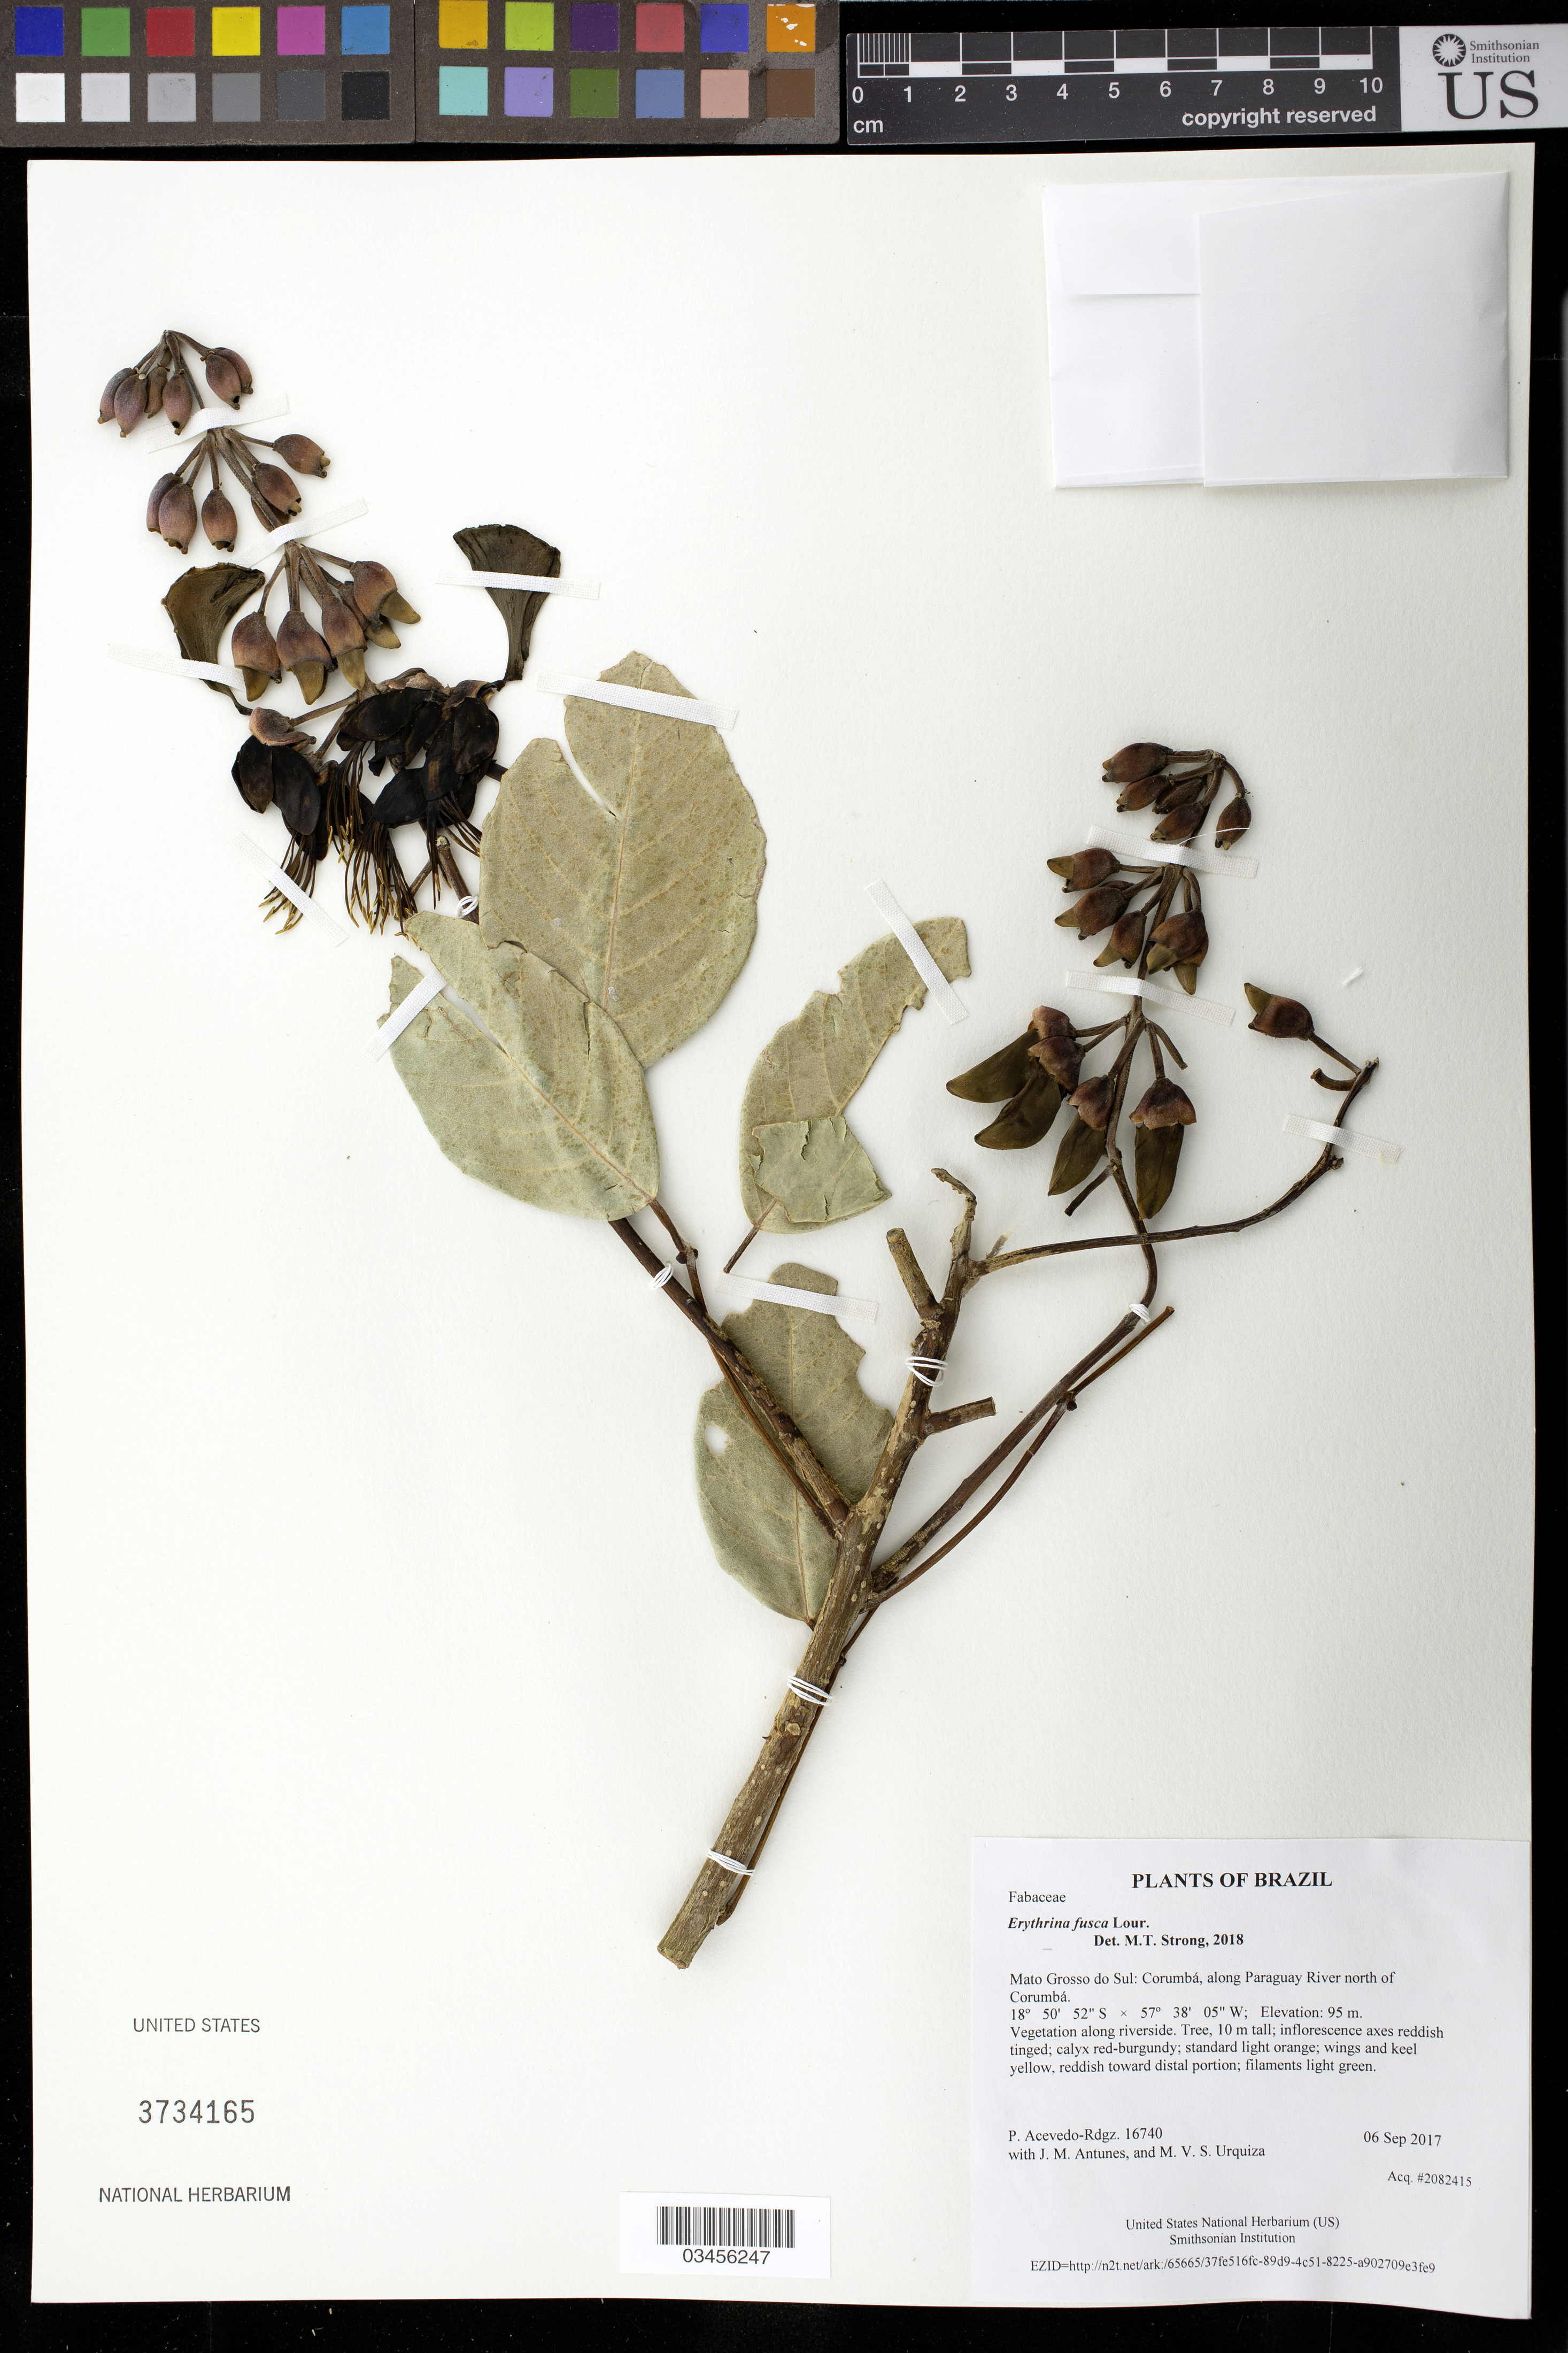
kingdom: Plantae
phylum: Tracheophyta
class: Magnoliopsida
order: Fabales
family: Fabaceae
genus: Erythrina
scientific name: Erythrina fusca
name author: Lour.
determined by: Strong, Mark T., (BOT), Smithsonian Institution - National Museum of Natural History (UNITED STATES)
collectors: P. Acevedo-Rodr., J. M. Antunes & M. V. S. Urquiza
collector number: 16740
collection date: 2017-09-06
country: Brazil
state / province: Mato Grosso do Sul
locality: Corumbá, along Paraguay River north of Corumbá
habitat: Vegetation along riverside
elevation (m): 95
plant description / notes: US, NY, MO, K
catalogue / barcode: US 3734165